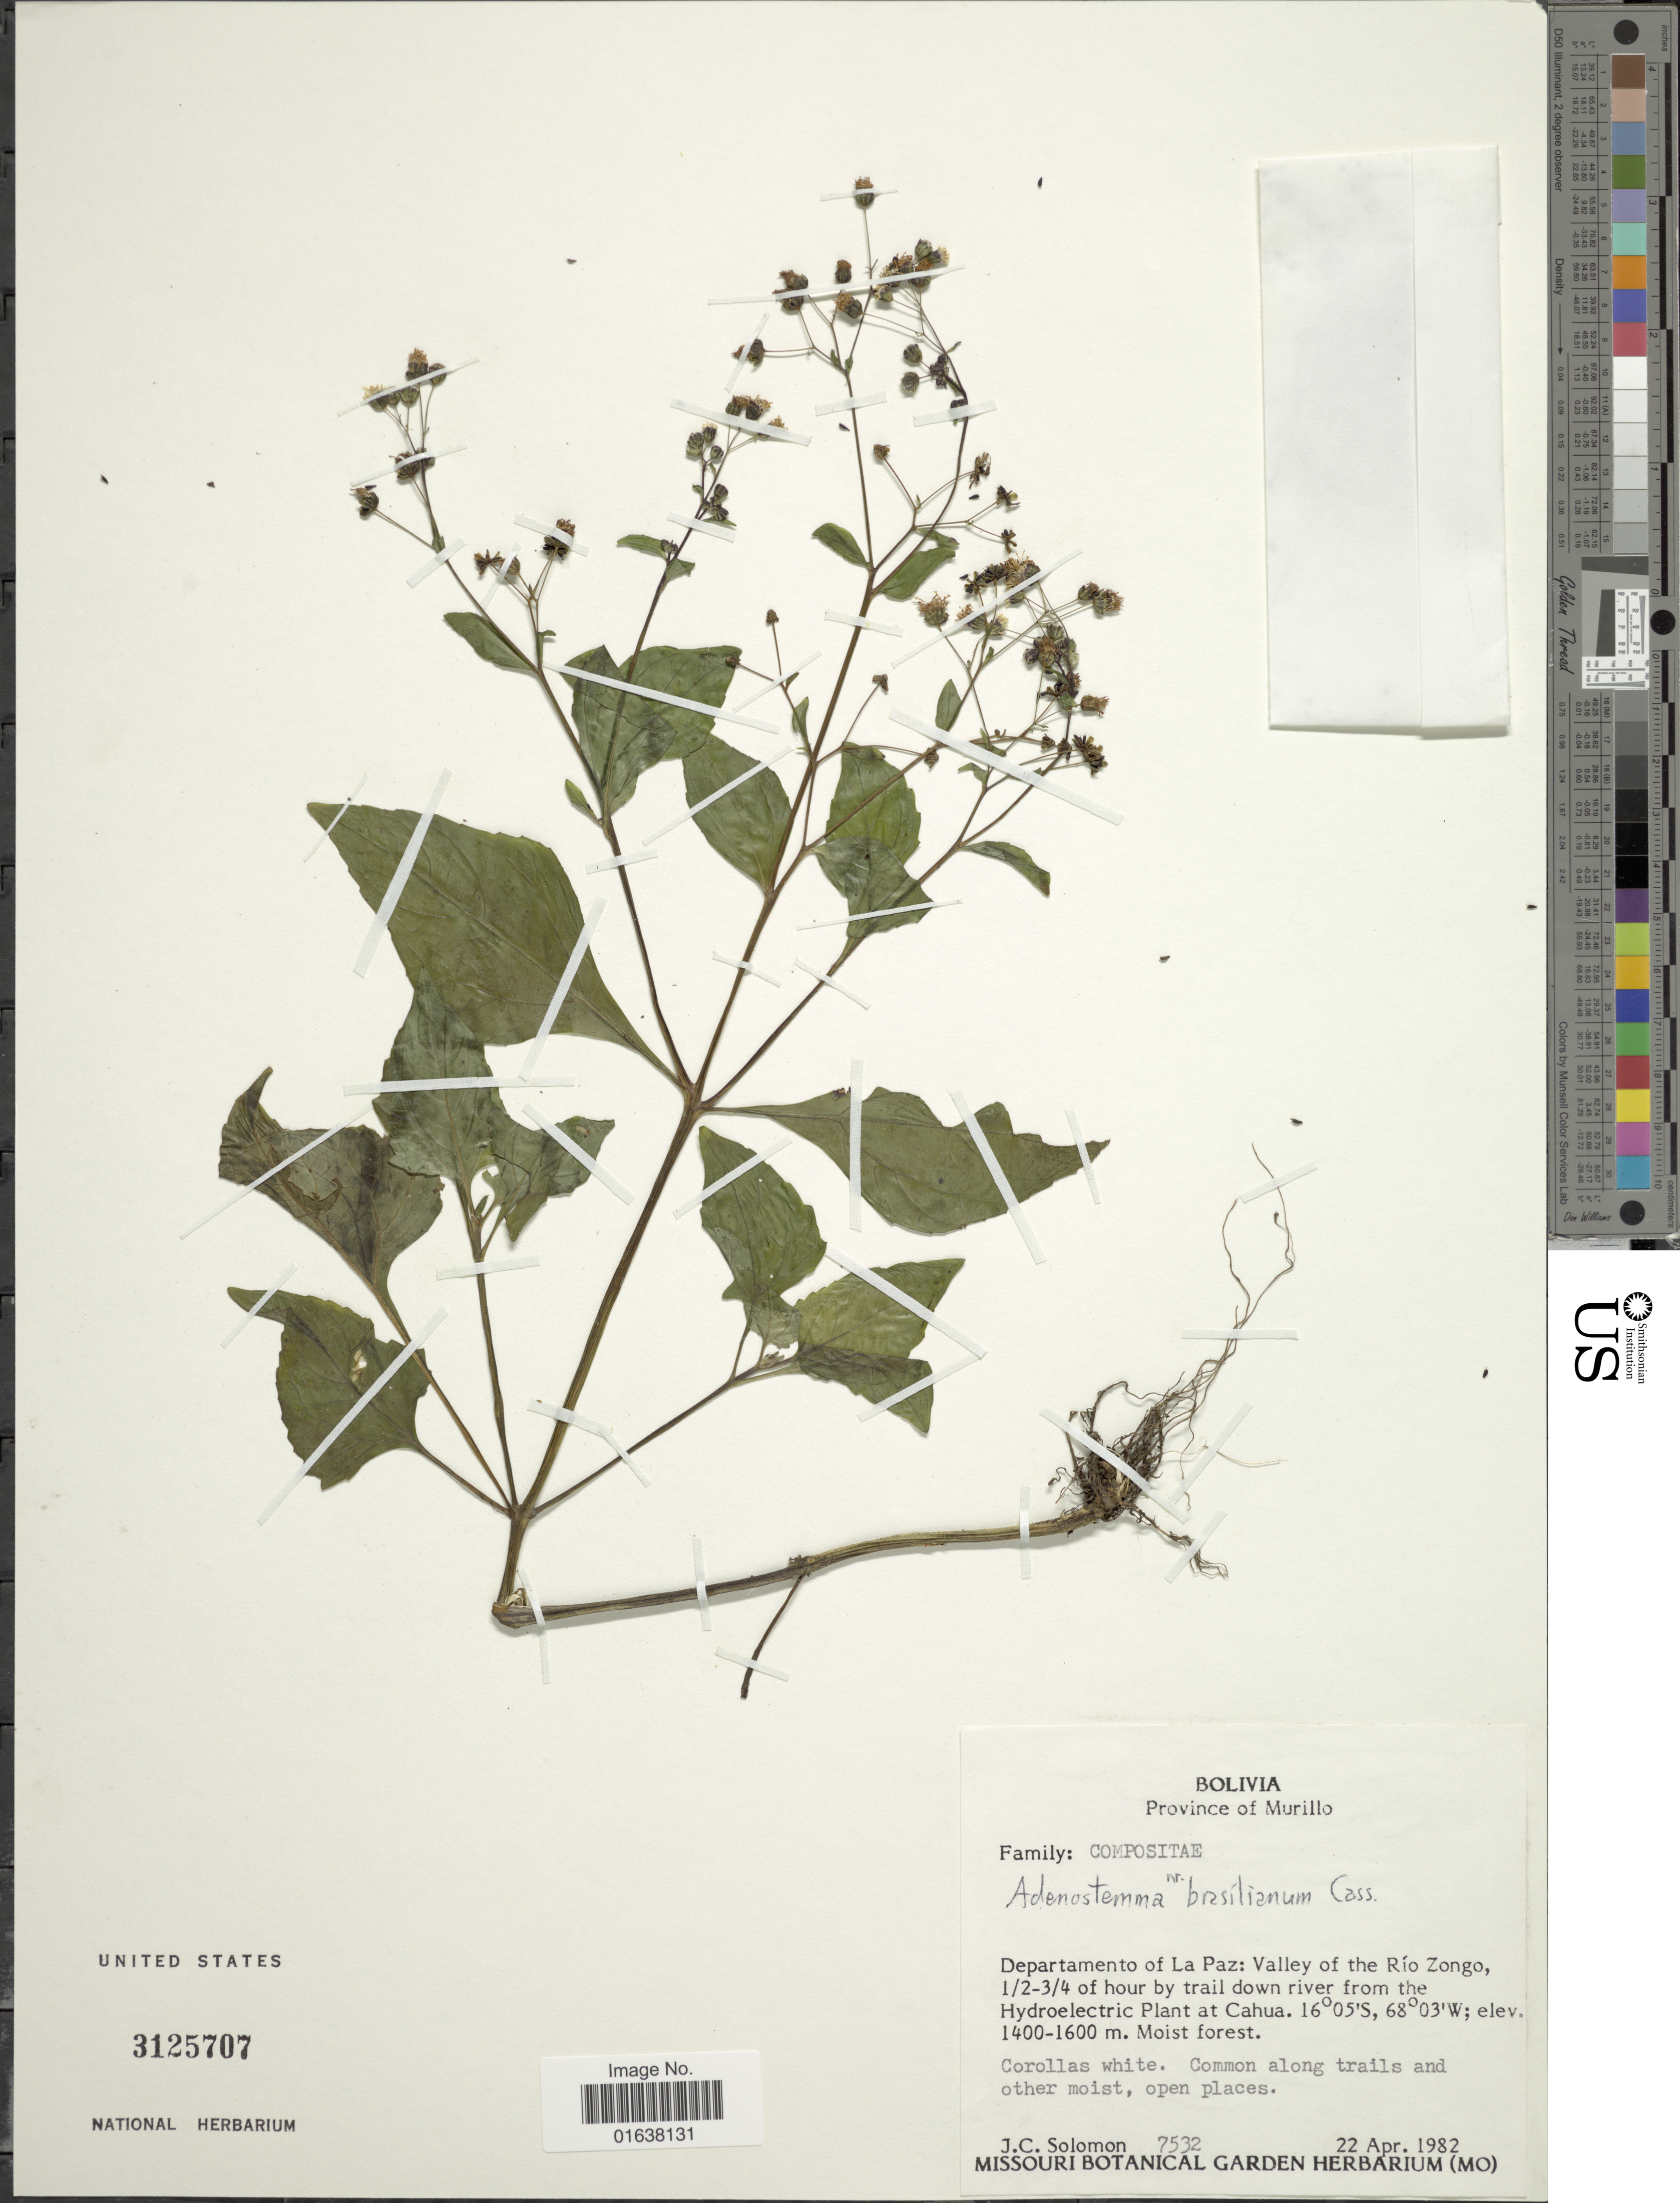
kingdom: Plantae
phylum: Tracheophyta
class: Magnoliopsida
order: Asterales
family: Asteraceae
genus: Adenostemma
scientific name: Adenostemma brasilianum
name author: (Pers.) Cass.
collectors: J. C. Solomon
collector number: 7532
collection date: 1982-04-22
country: Bolivia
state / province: La Paz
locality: Valley of the Rio Zongo, 1/2-3/4 of hour by trail down river from the Hydroelectric plant at Cahua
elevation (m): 1400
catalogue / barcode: US 3125707